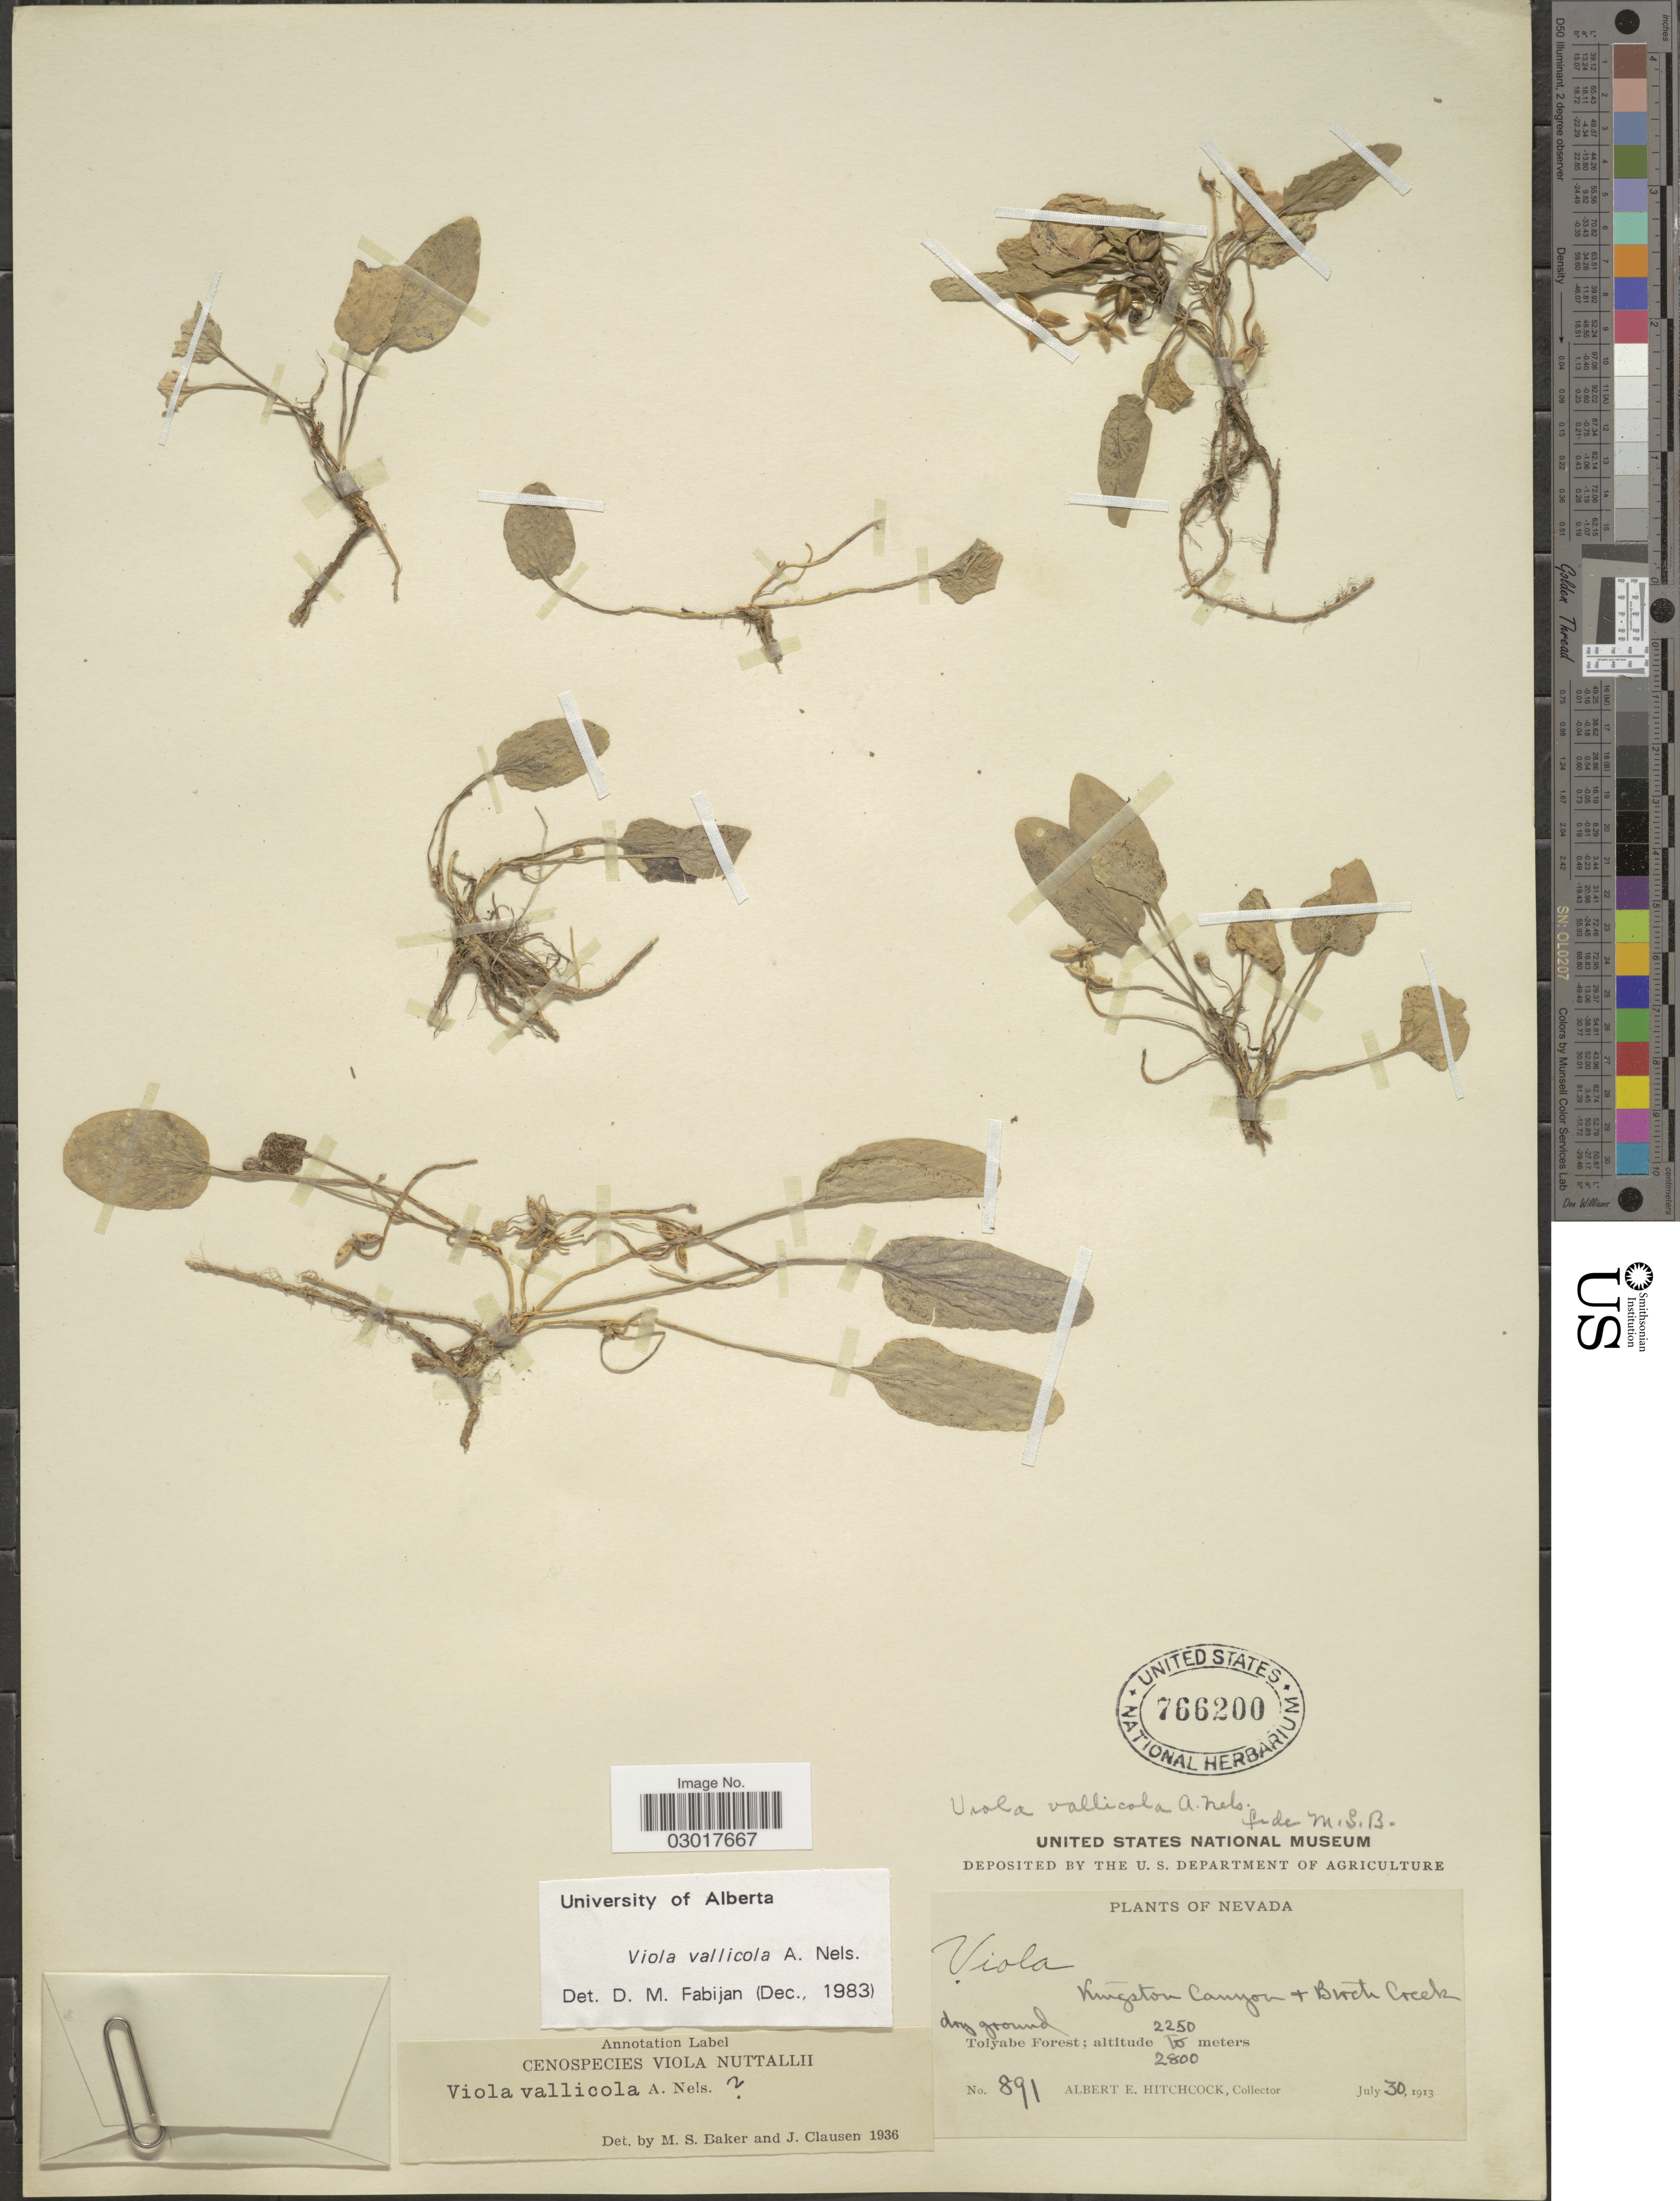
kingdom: Plantae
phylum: Tracheophyta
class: Magnoliopsida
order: Malpighiales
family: Violaceae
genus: Viola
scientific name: Viola vallicola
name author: A. Nelson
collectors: A. Hitchcock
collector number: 891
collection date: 1913-07-30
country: United States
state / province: Nevada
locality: Kingston Canyon + Birch Creek. Toiyabe Forest.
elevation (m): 2250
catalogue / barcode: US 766200